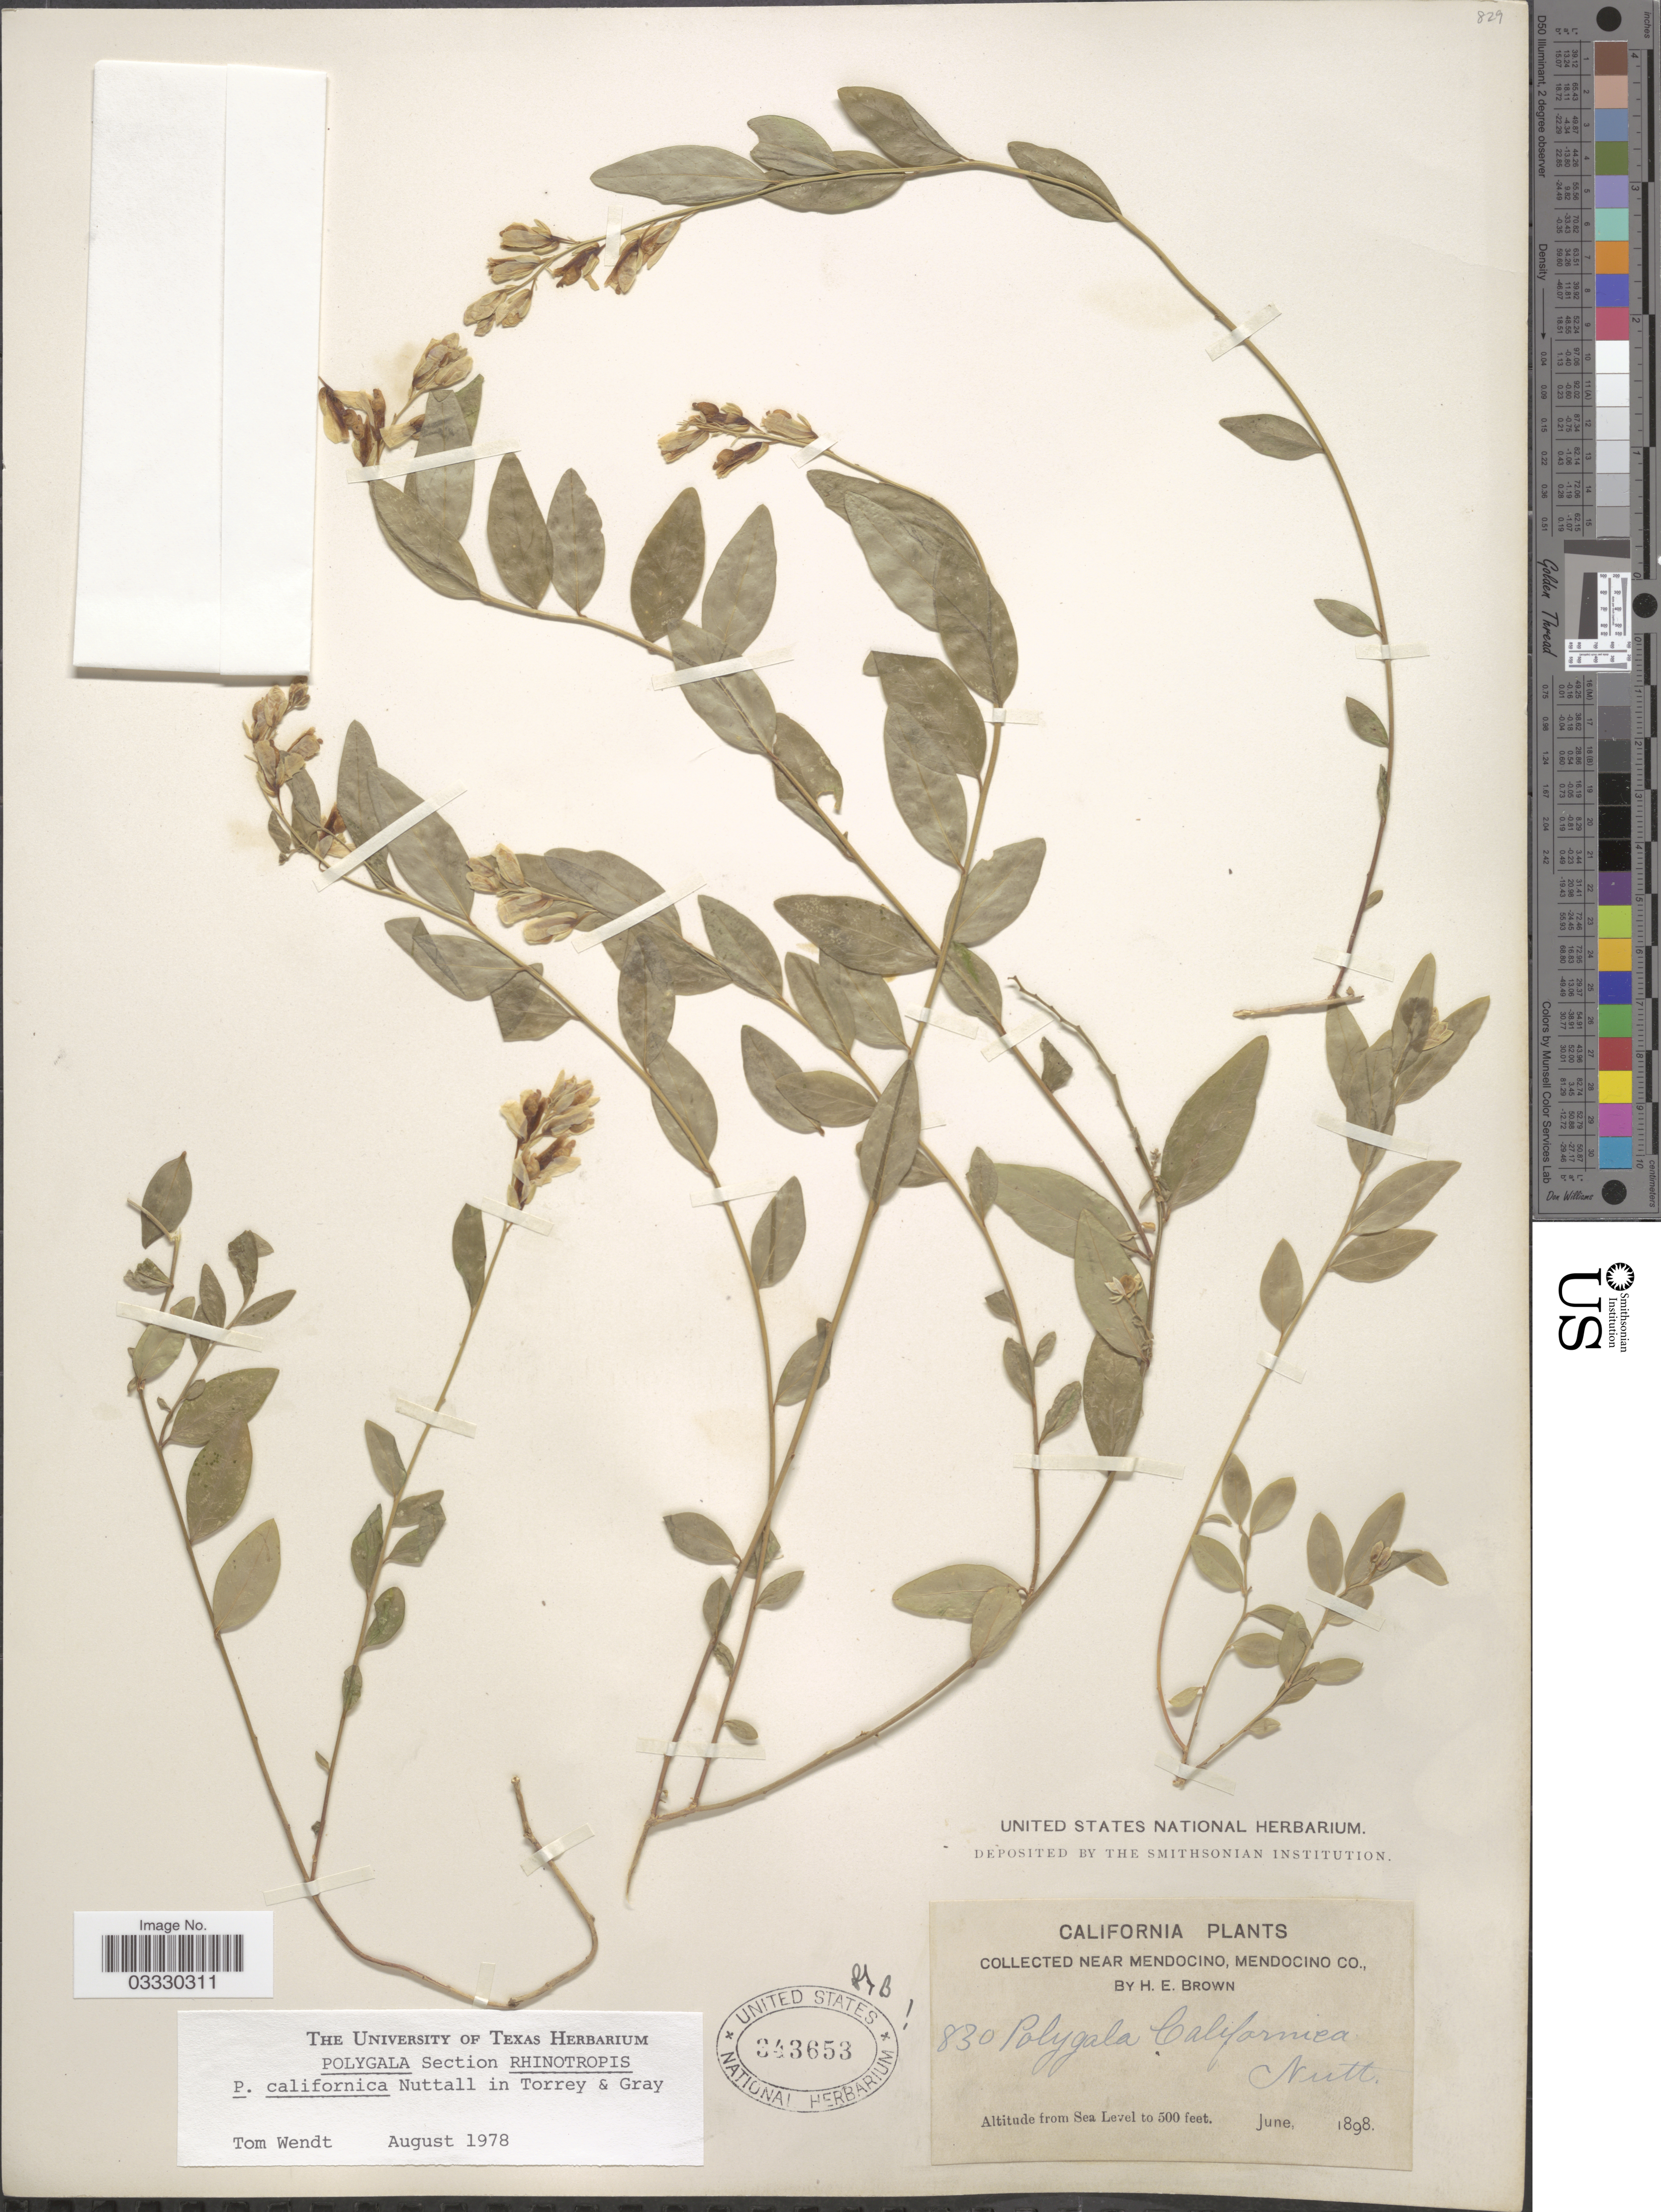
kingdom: Plantae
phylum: Tracheophyta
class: Magnoliopsida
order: Fabales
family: Polygalaceae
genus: Rhinotropis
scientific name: Rhinotropis californica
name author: (Nutt.) J.R. Abbott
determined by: Strong, Mark T., (BOT), Smithsonian Institution - National Museum of Natural History (UNITED STATES)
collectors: H. E. Brown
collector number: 830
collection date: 1898-06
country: United States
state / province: California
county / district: Mendocino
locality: Near Mendocino, Mendocino Co.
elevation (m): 0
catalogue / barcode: US 343653